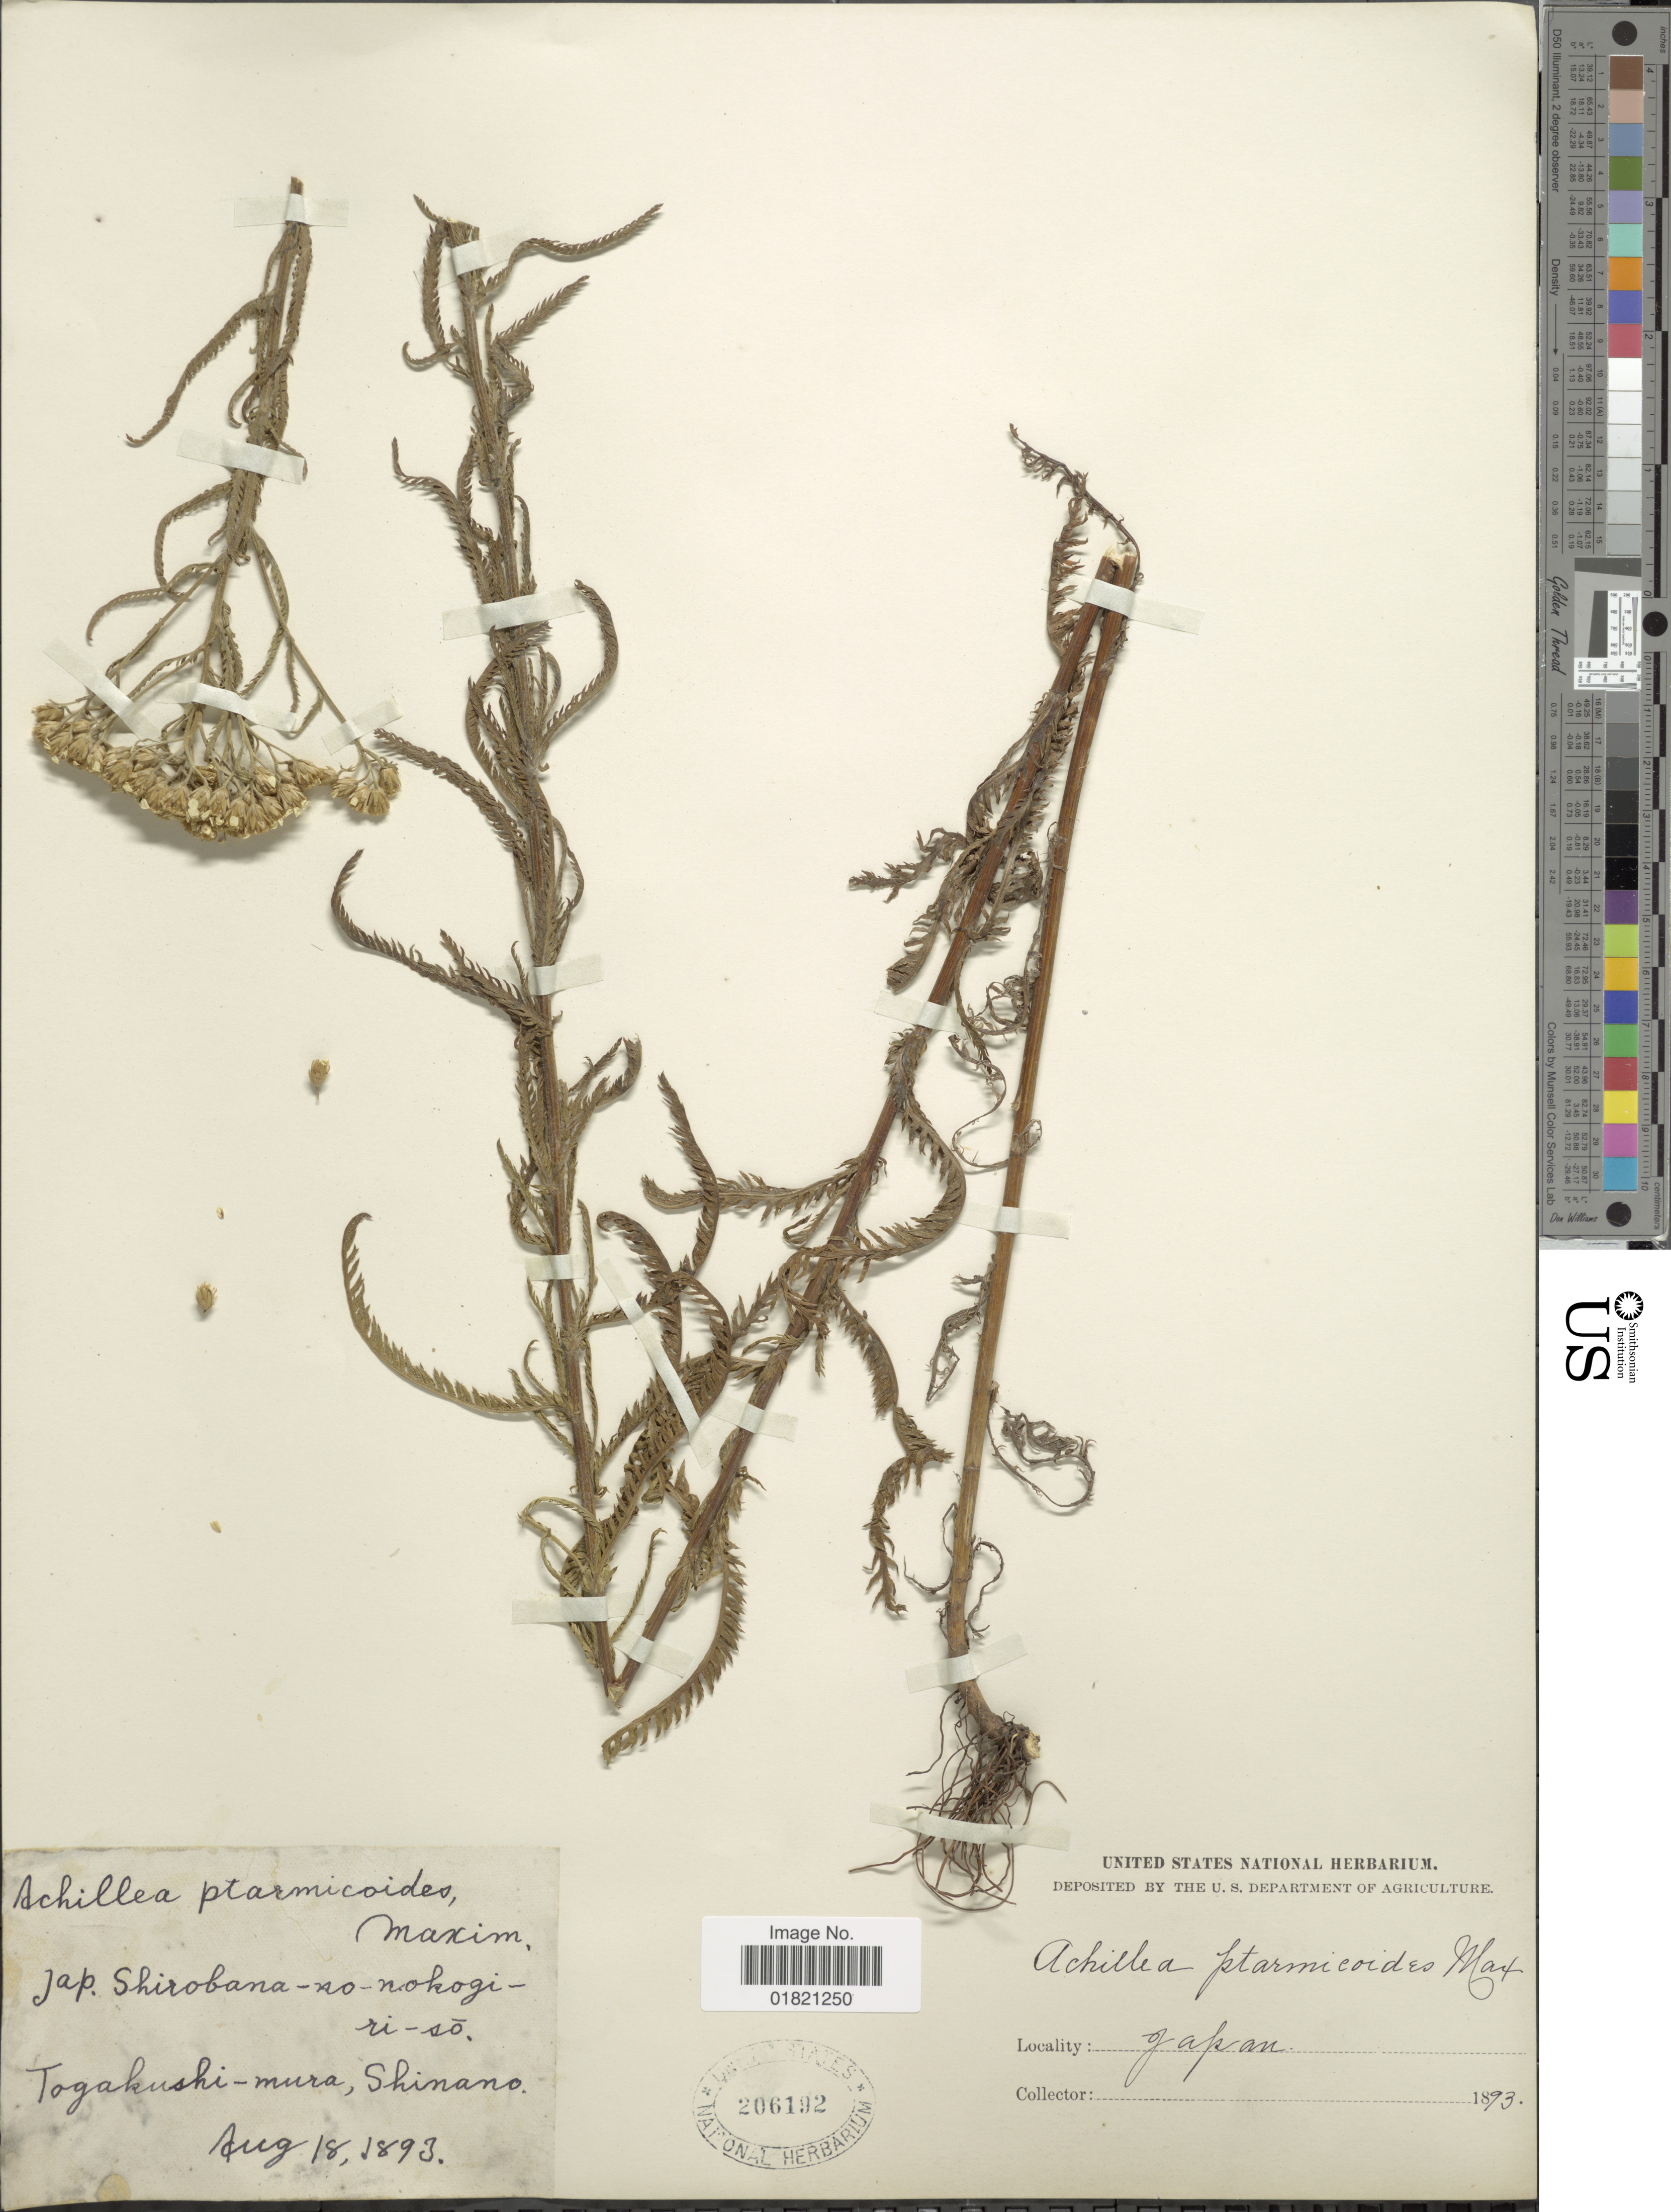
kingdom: Plantae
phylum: Tracheophyta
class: Magnoliopsida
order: Asterales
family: Asteraceae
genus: Achillea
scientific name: Achillea ptarmicoides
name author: Maxim.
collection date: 1893-08-18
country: Japan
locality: Shirobana-so-nokagi-ri-so. Togakushi-mura, Shimano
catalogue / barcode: US 206192